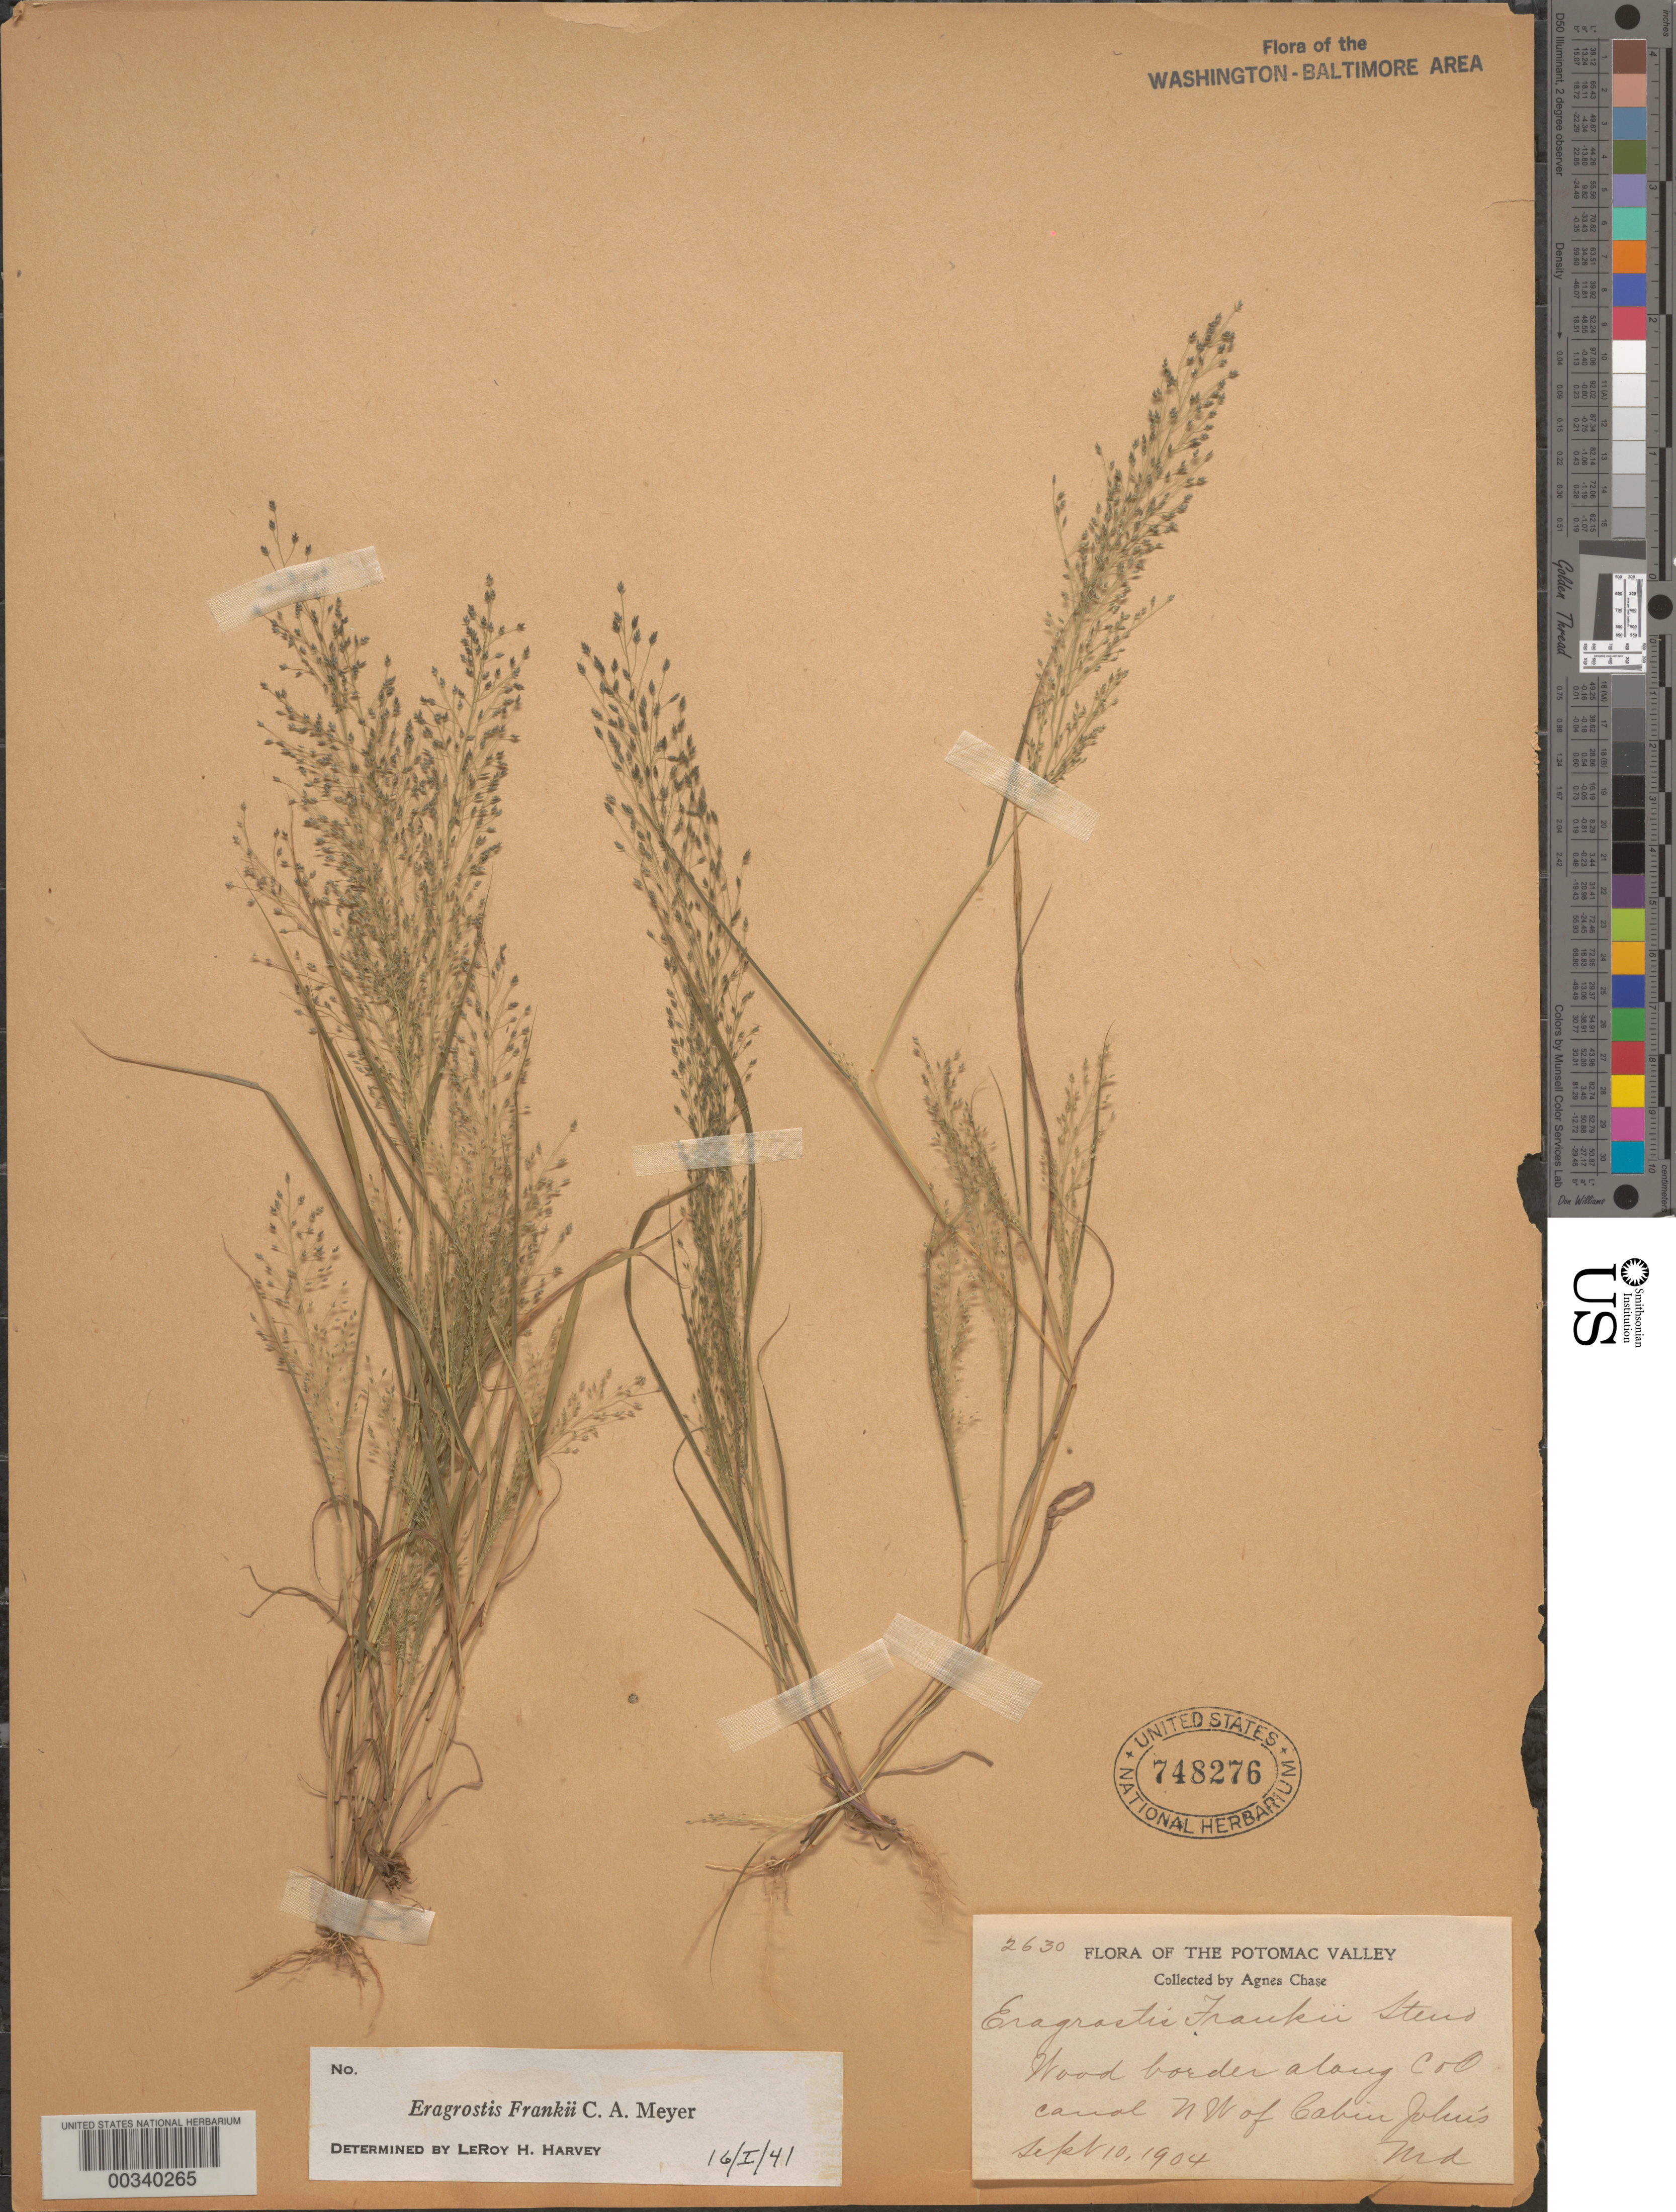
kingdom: Plantae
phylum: Tracheophyta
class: Liliopsida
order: Poales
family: Poaceae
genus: Eragrostis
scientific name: Eragrostis frankii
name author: C.A. Mey. ex Steud.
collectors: A. Chase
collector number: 2630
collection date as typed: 10 Sep 1904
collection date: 1904-09-10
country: United States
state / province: Maryland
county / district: Montgomery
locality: NW of Cabin John Bridge C. & O. Canal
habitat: Wood border along canal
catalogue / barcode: US 748276